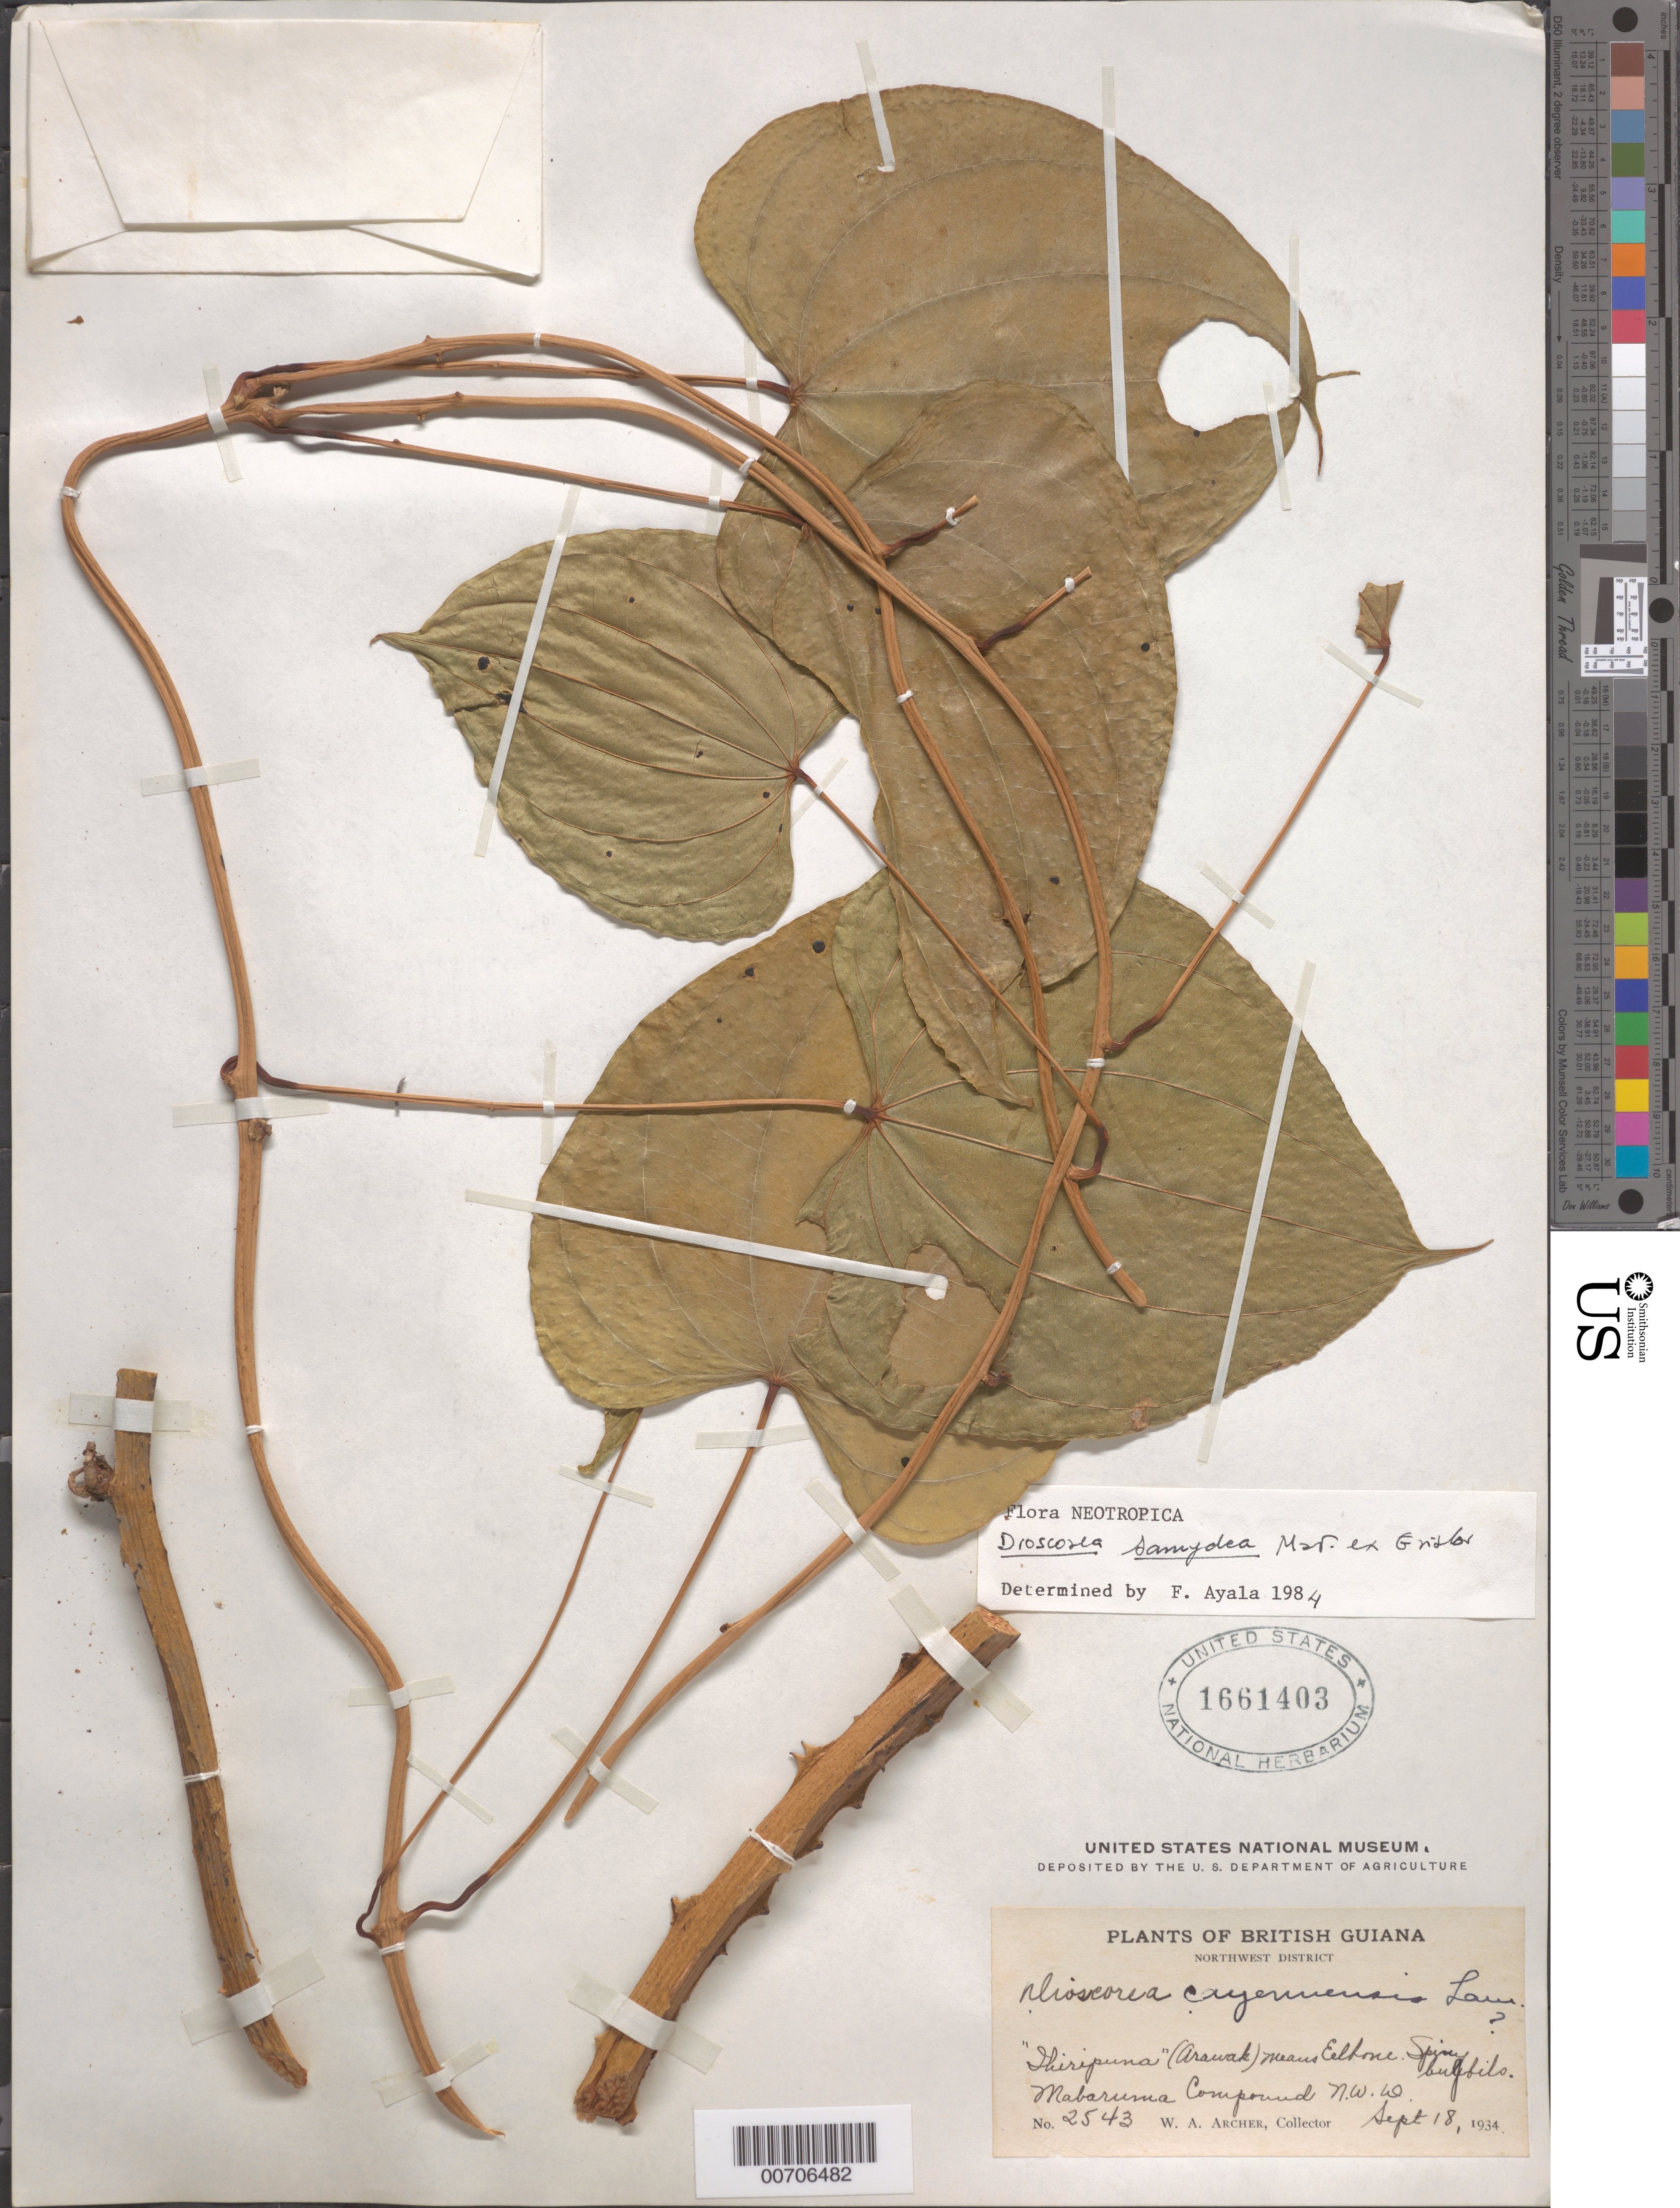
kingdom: Plantae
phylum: Tracheophyta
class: Liliopsida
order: Dioscoreales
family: Dioscoreaceae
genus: Dioscorea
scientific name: Dioscorea samydea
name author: Griseb.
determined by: Ayala F., Franklin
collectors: W. A. Archer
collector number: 2543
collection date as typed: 18-Sep-34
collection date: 1934-09-18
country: Guyana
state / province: Barima-Waini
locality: Mabaruma Compound, NW Dist.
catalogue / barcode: US 1661403